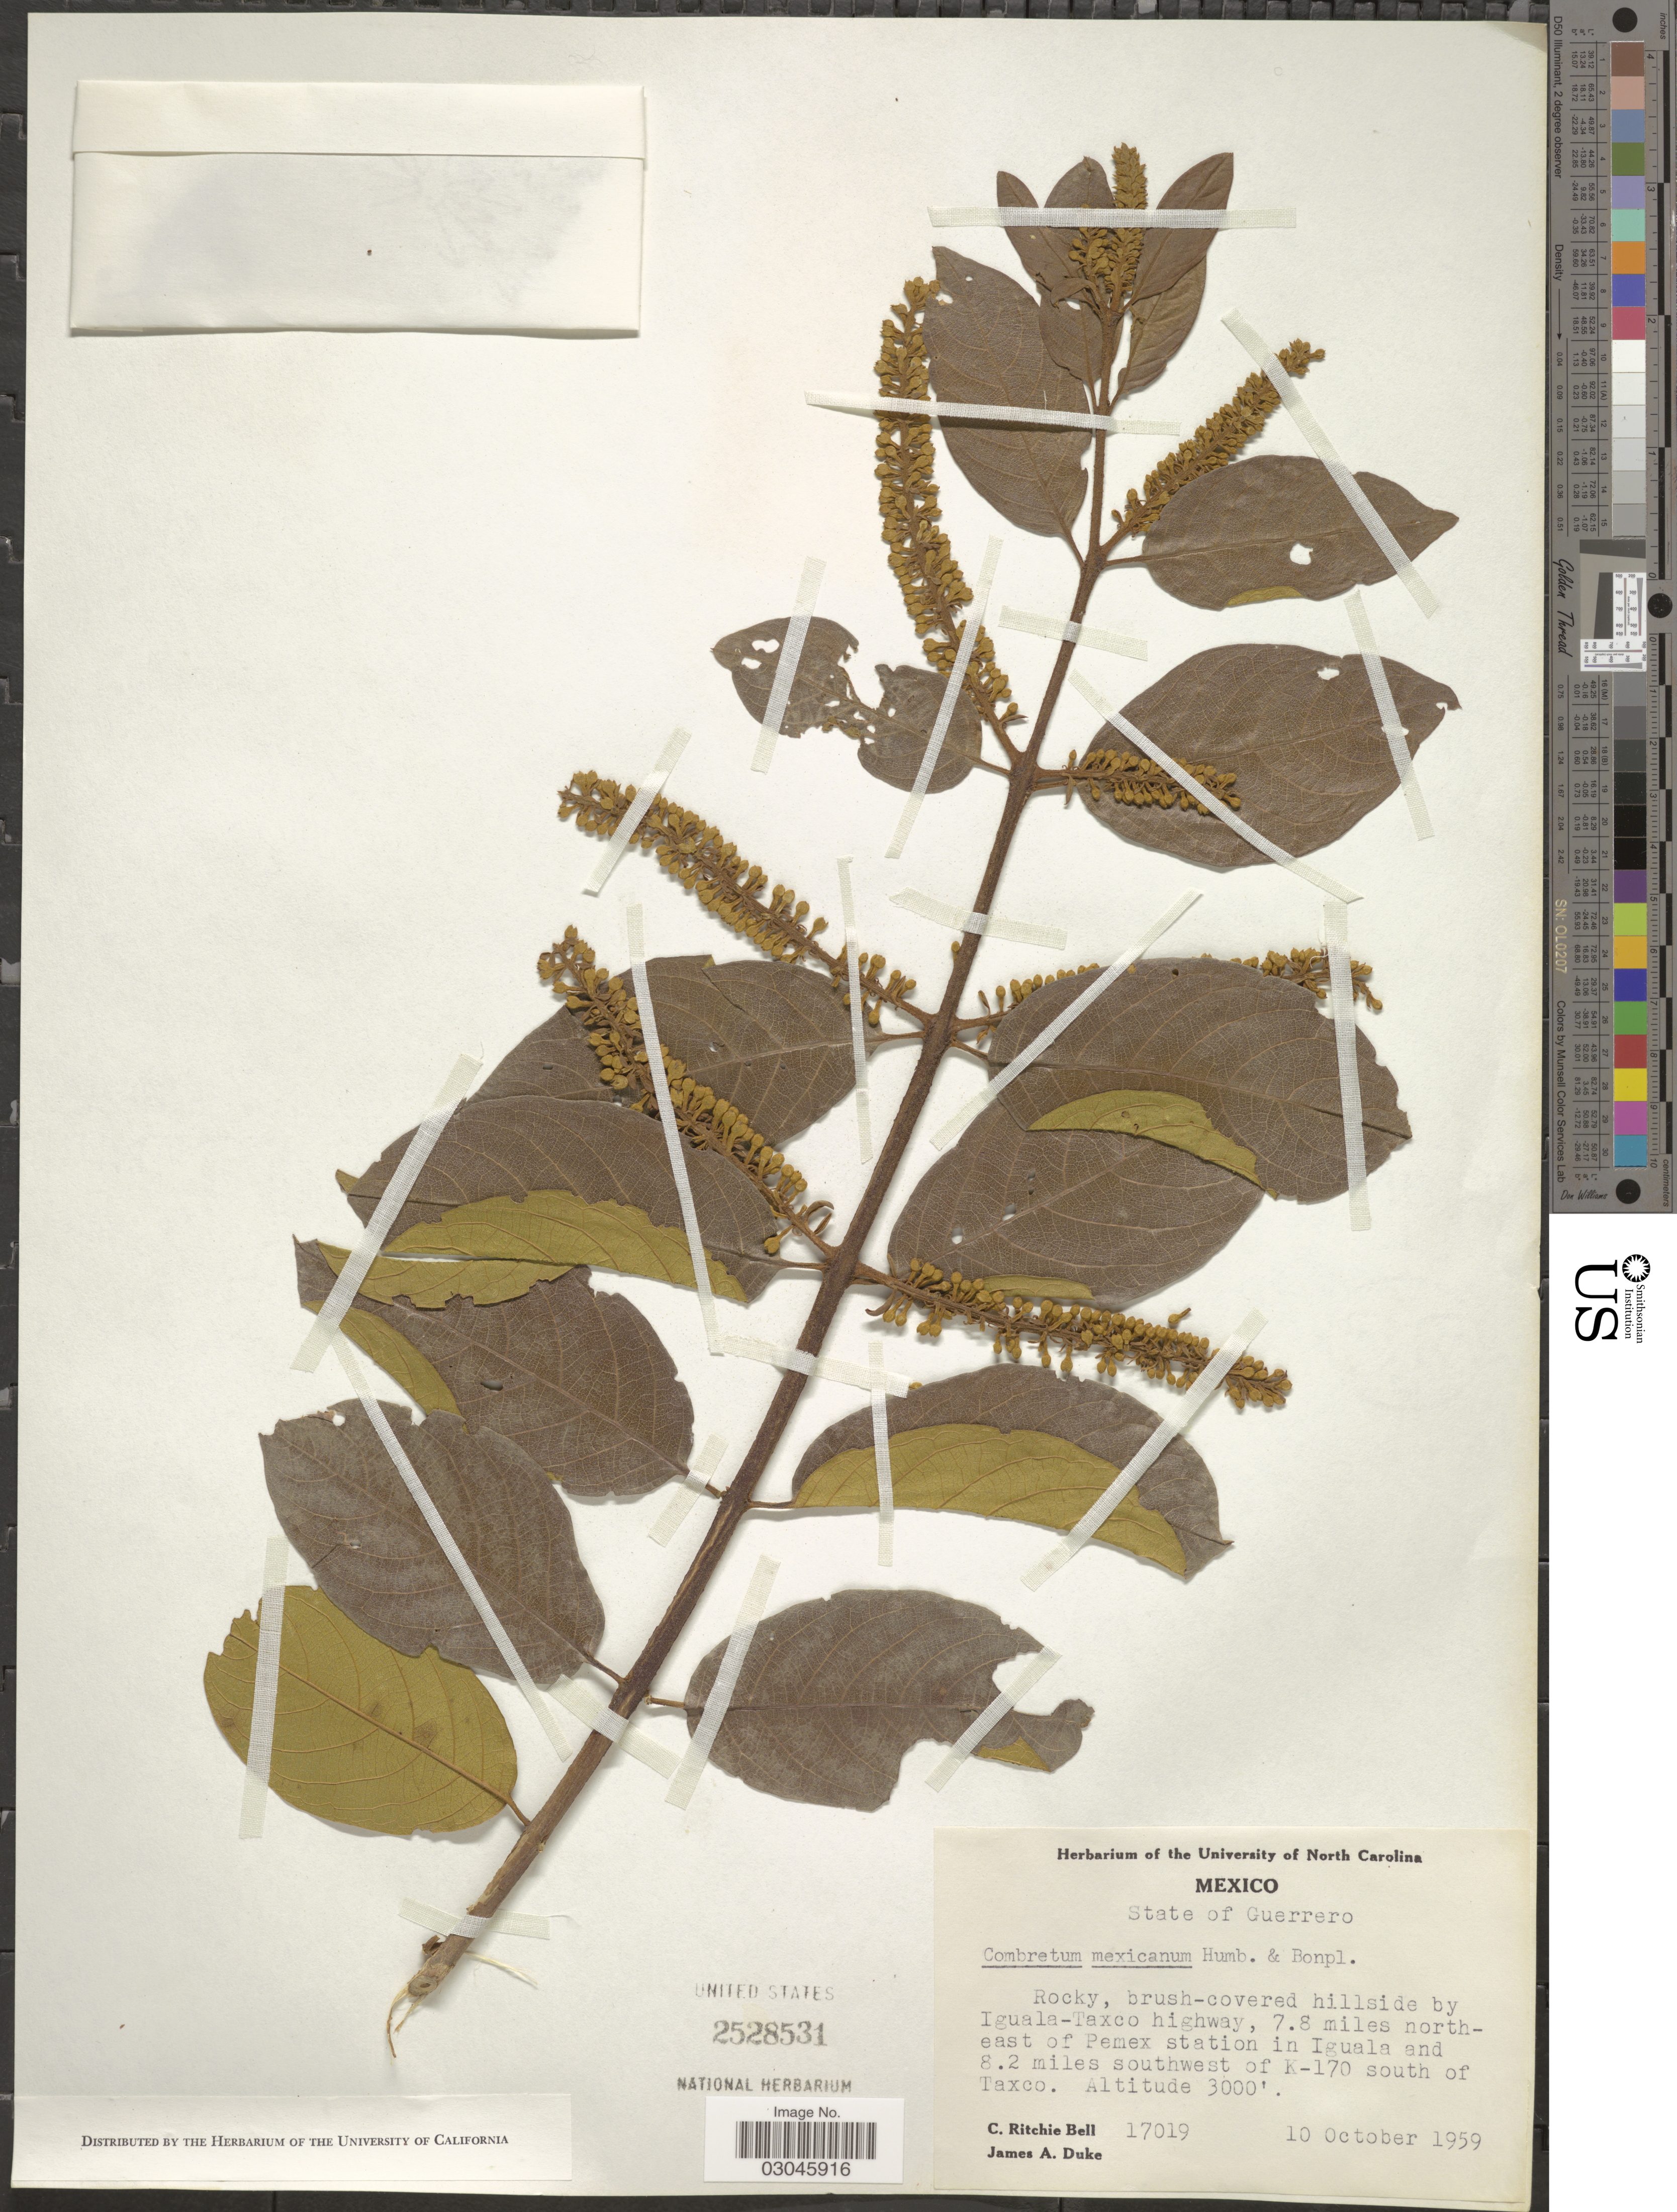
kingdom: Plantae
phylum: Tracheophyta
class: Magnoliopsida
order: Myrtales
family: Combretaceae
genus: Combretum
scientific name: Combretum laxum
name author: Jacq.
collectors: C. R. Bell & J. A. Duke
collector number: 17019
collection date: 1959-10-10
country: Mexico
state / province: Guerrero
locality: Hillside by Iguala-Taxco highway, 7.8 miles northeast of Pemex station in Iguala and 8.2 miles southwest of K-170 south of Taxco.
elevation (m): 914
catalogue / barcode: US 2528531